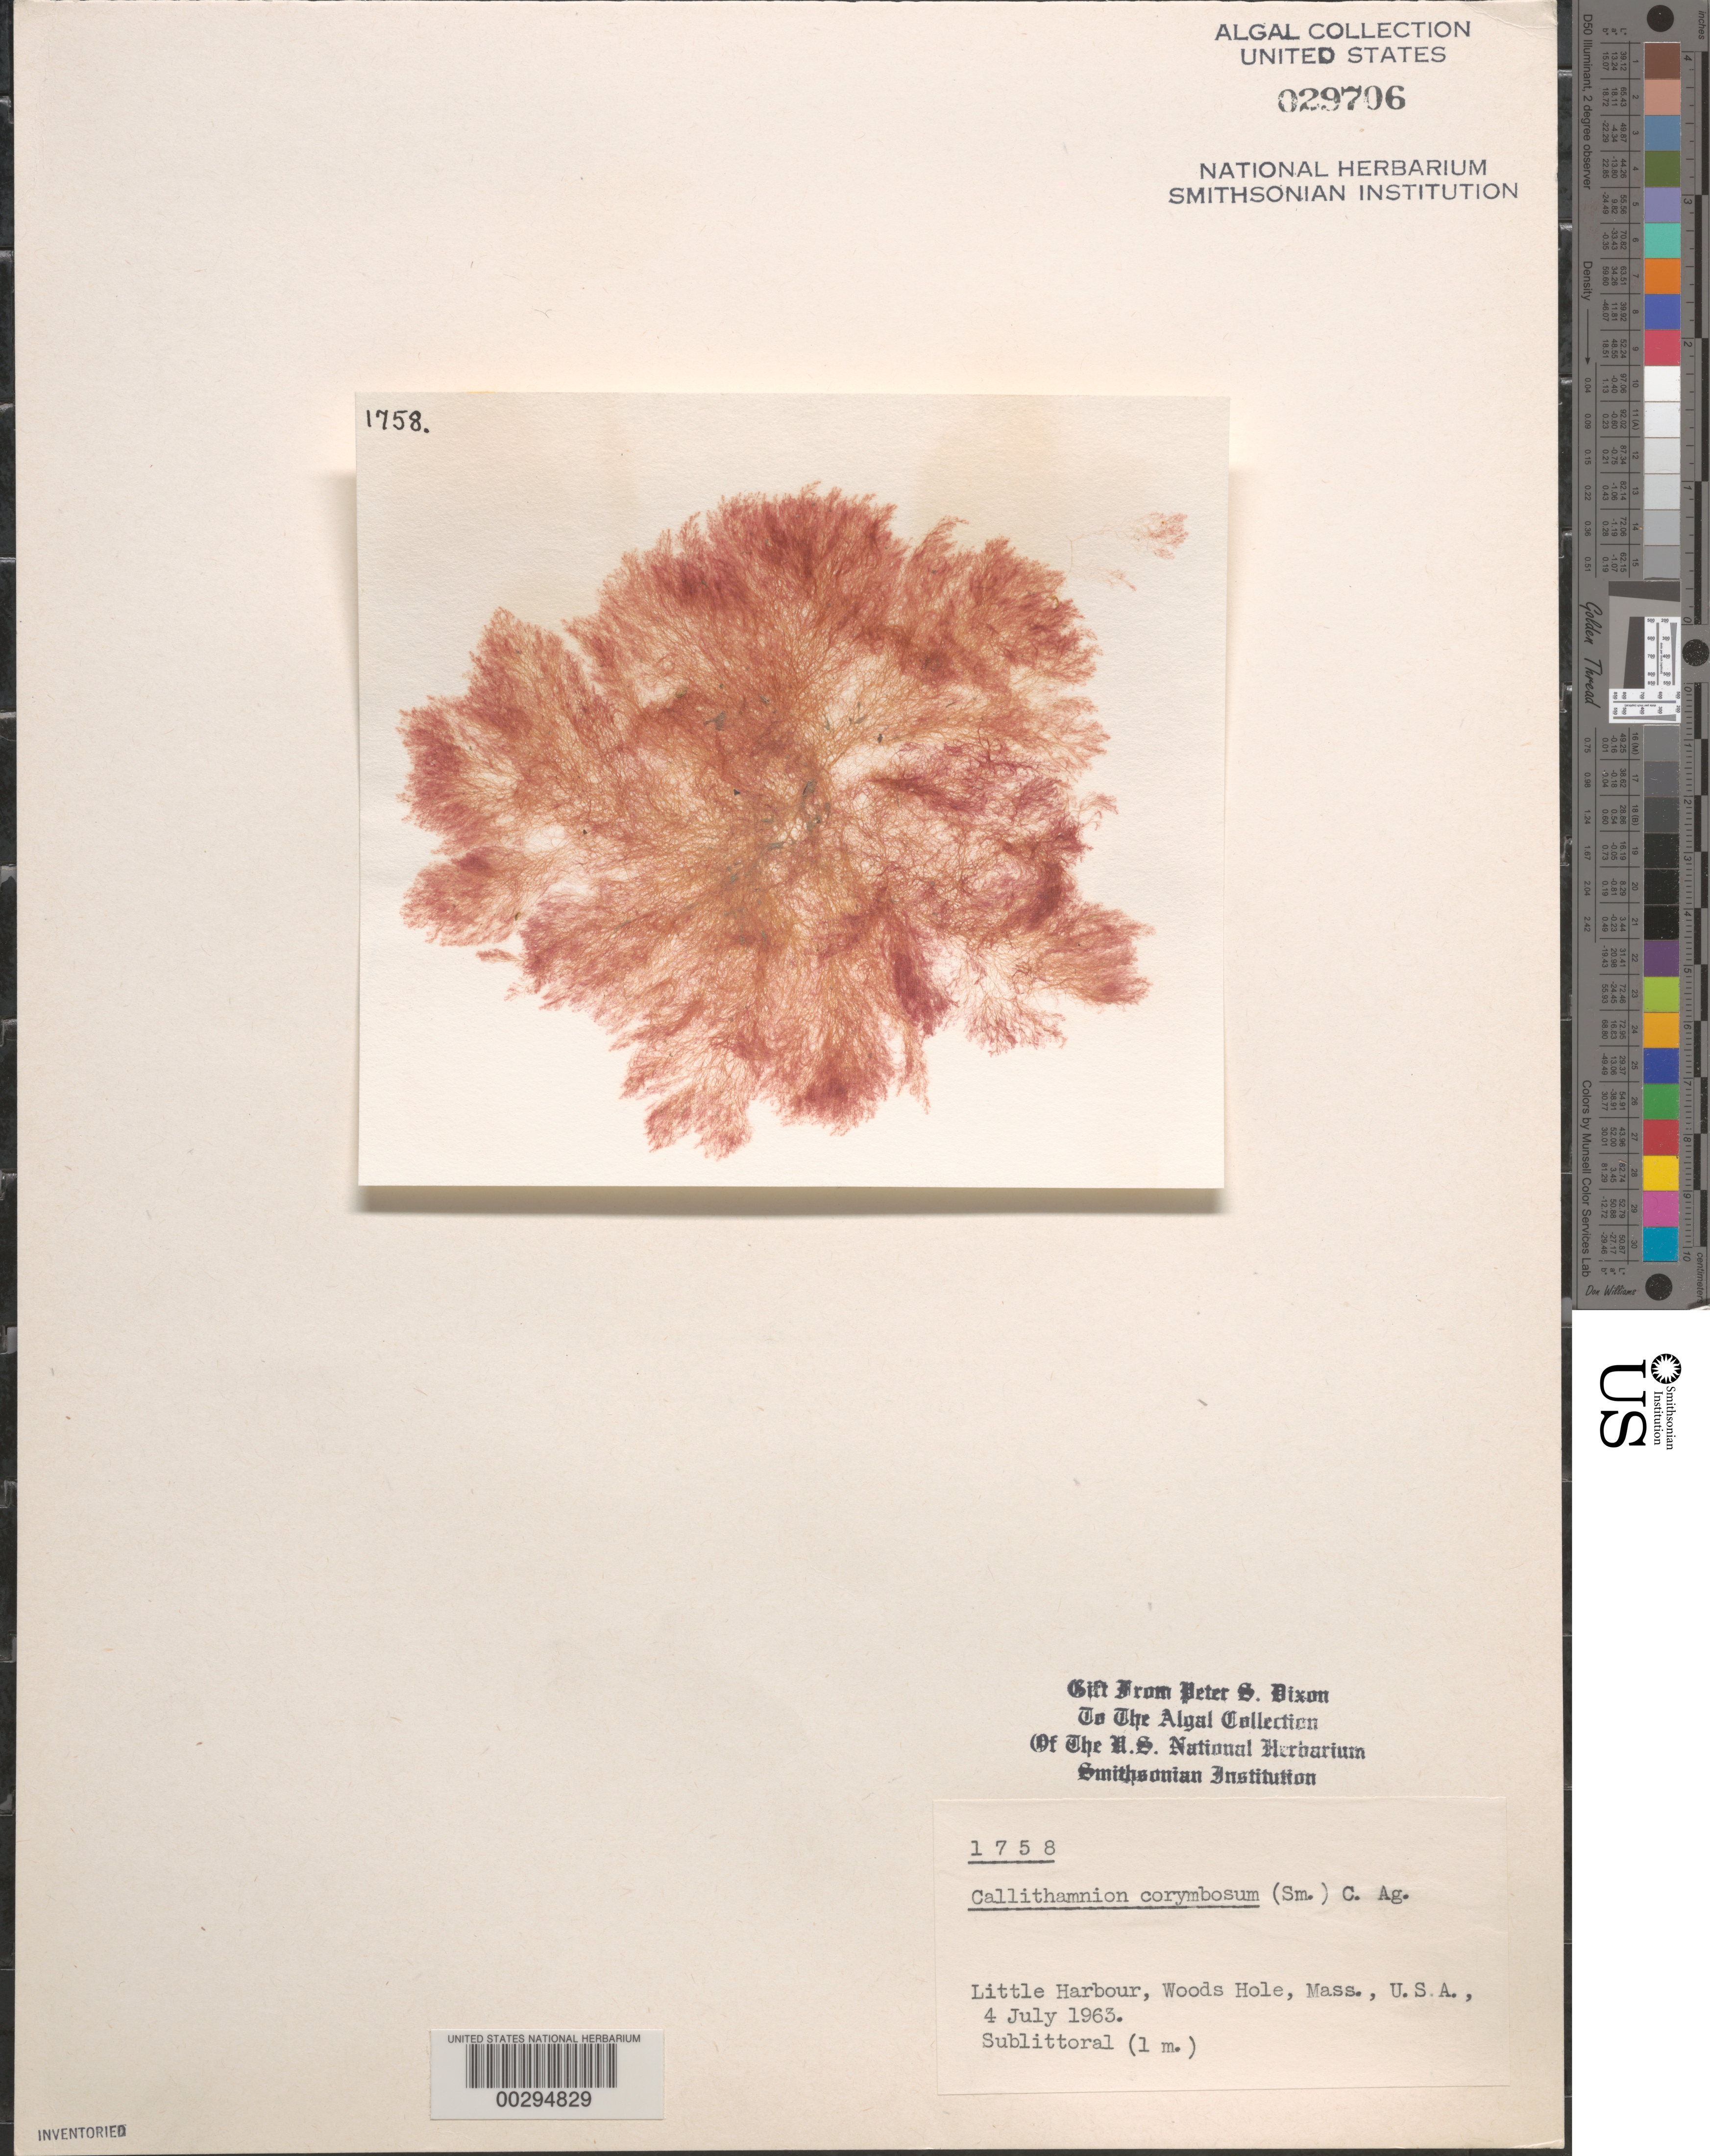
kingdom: Plantae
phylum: Rhodophyta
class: Florideophyceae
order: Ceramiales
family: Callithamniaceae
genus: Callithamnion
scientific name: Callithamnion corymbosum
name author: (Sm.) Lyngb.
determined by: Dixon, P. S.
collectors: P. S. Dixon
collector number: PSD 1758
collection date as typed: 04 Jul 1963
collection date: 1963-07-04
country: United States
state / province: Massachusetts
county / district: Barnstable County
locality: Woods Hole, Little Harbor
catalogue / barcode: US 29706